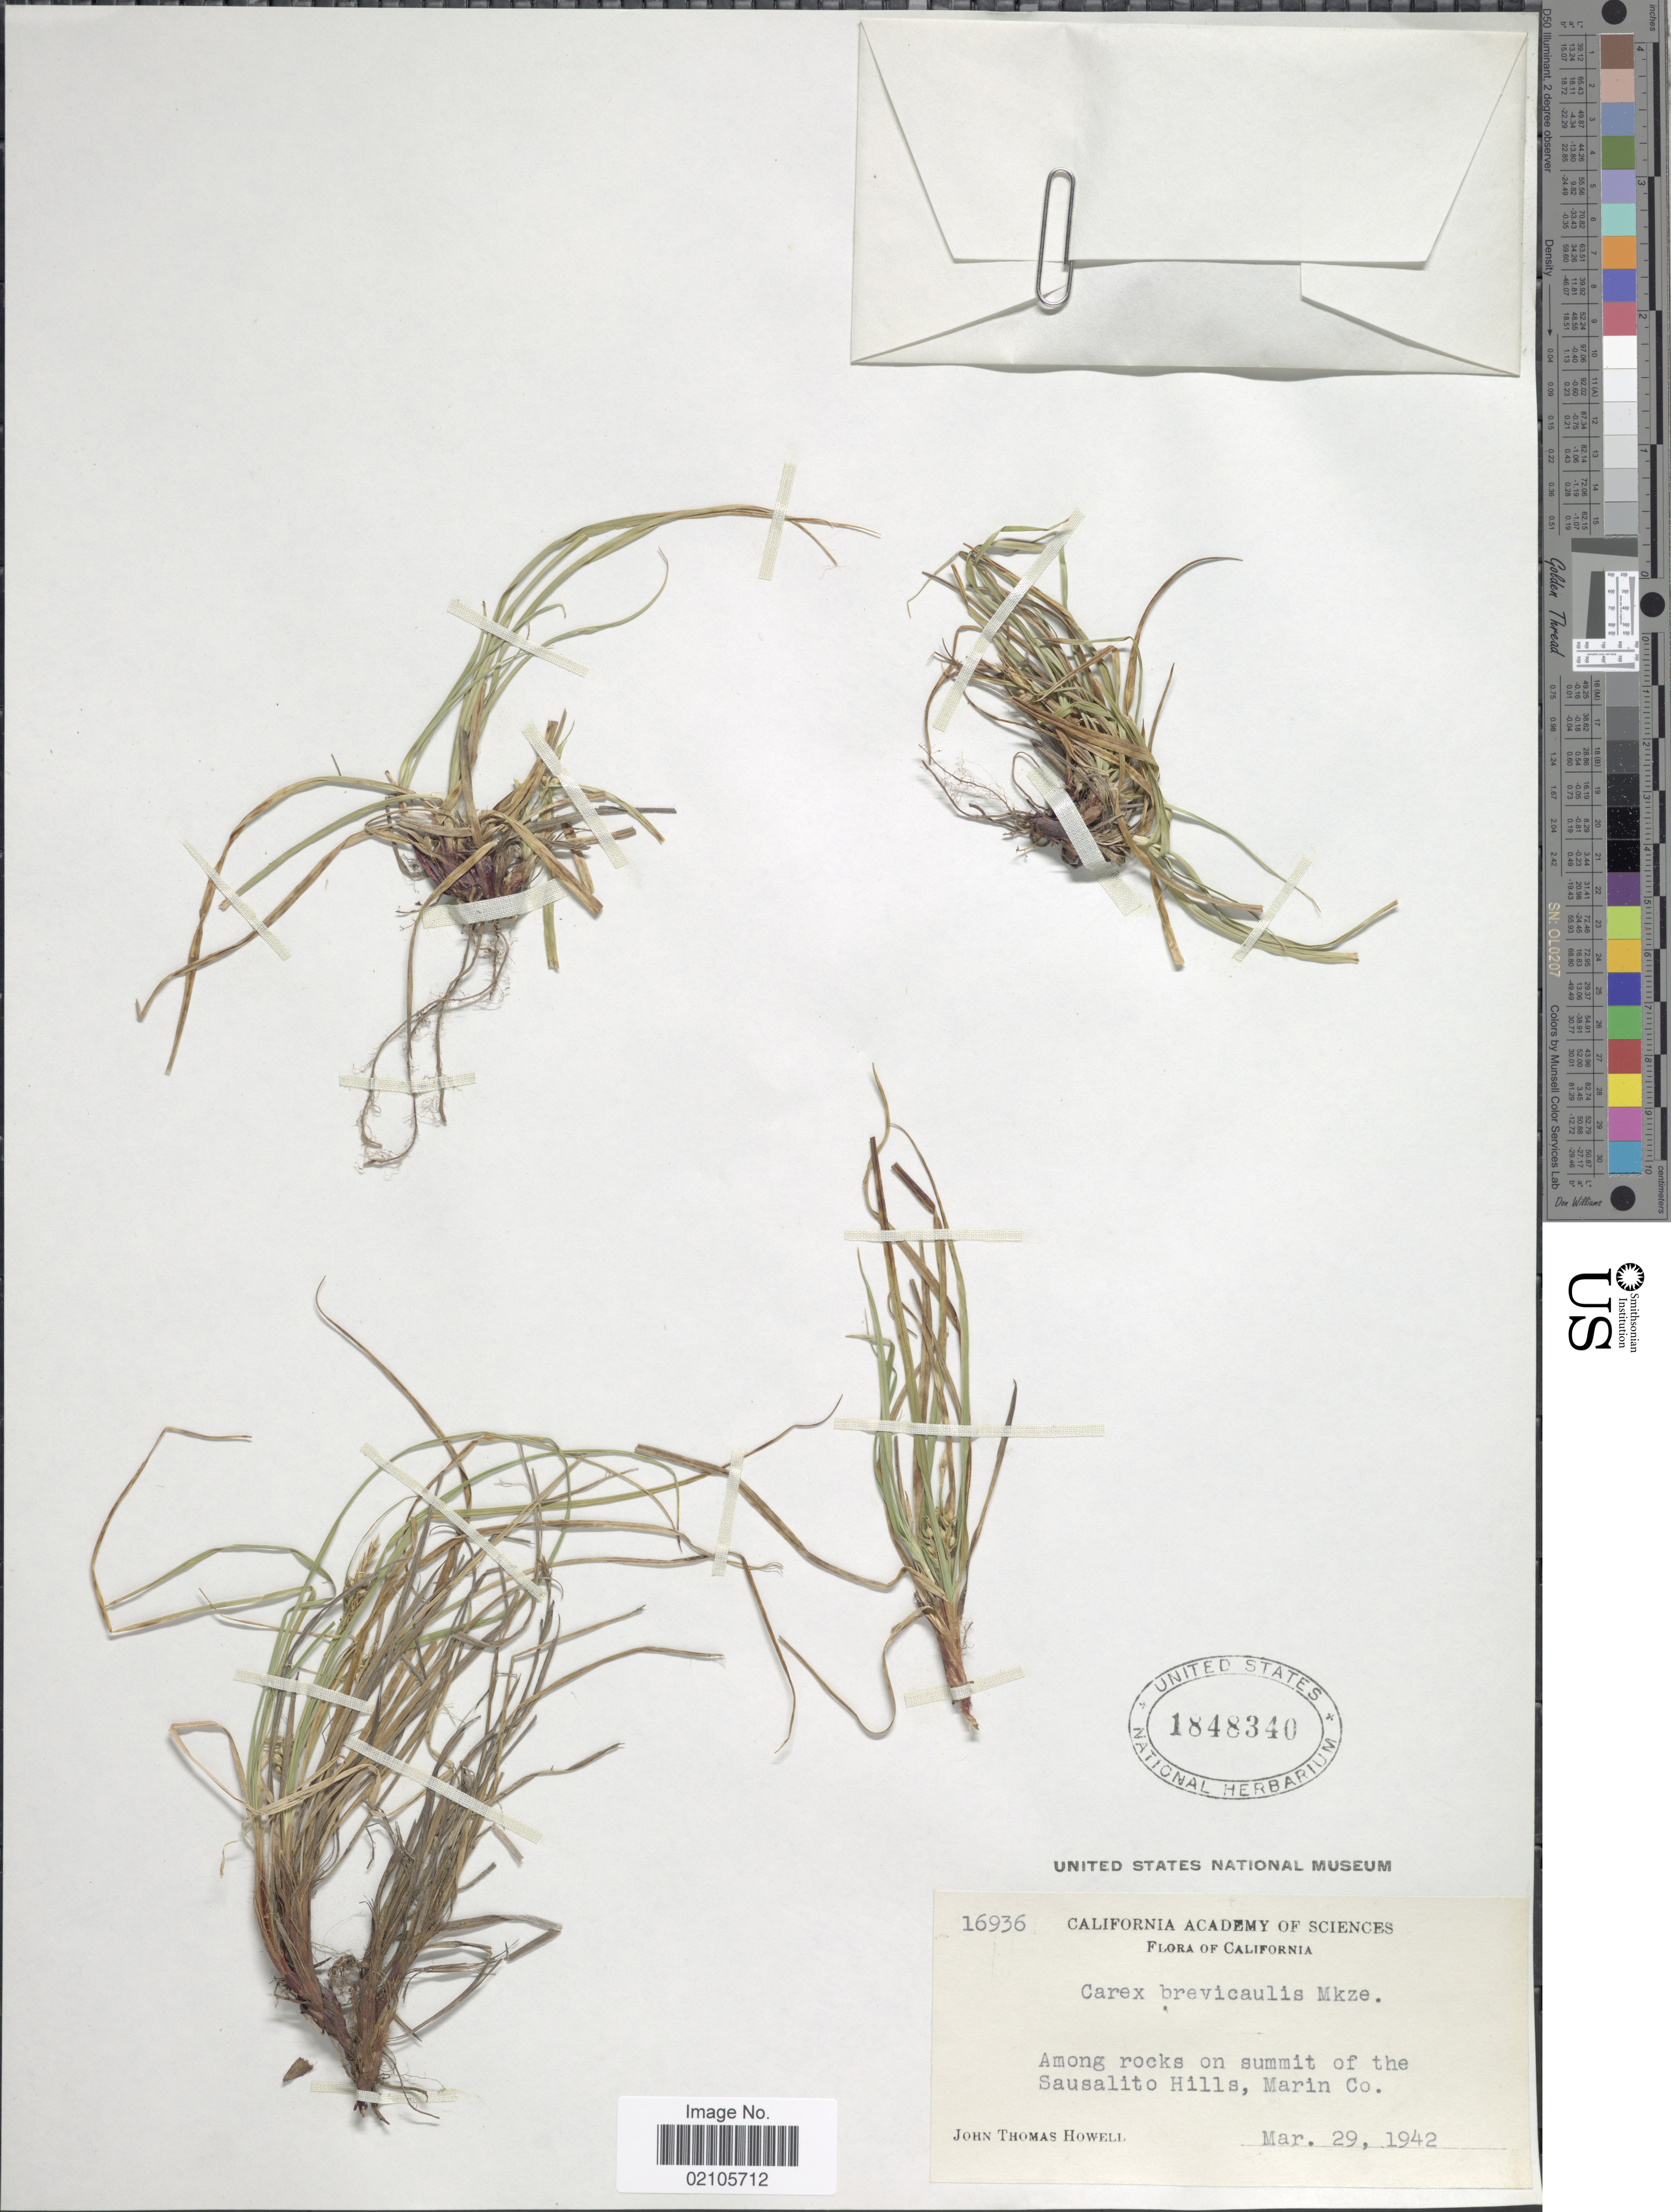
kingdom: Plantae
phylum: Tracheophyta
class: Liliopsida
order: Poales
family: Cyperaceae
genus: Carex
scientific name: Carex brevicaulis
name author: Thouars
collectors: J. T. Howell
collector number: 16936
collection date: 1942-03-29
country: United States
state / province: California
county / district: Marin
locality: Among rocks on summit of the Sausalito Hills, Marin Co.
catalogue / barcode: US 1848340